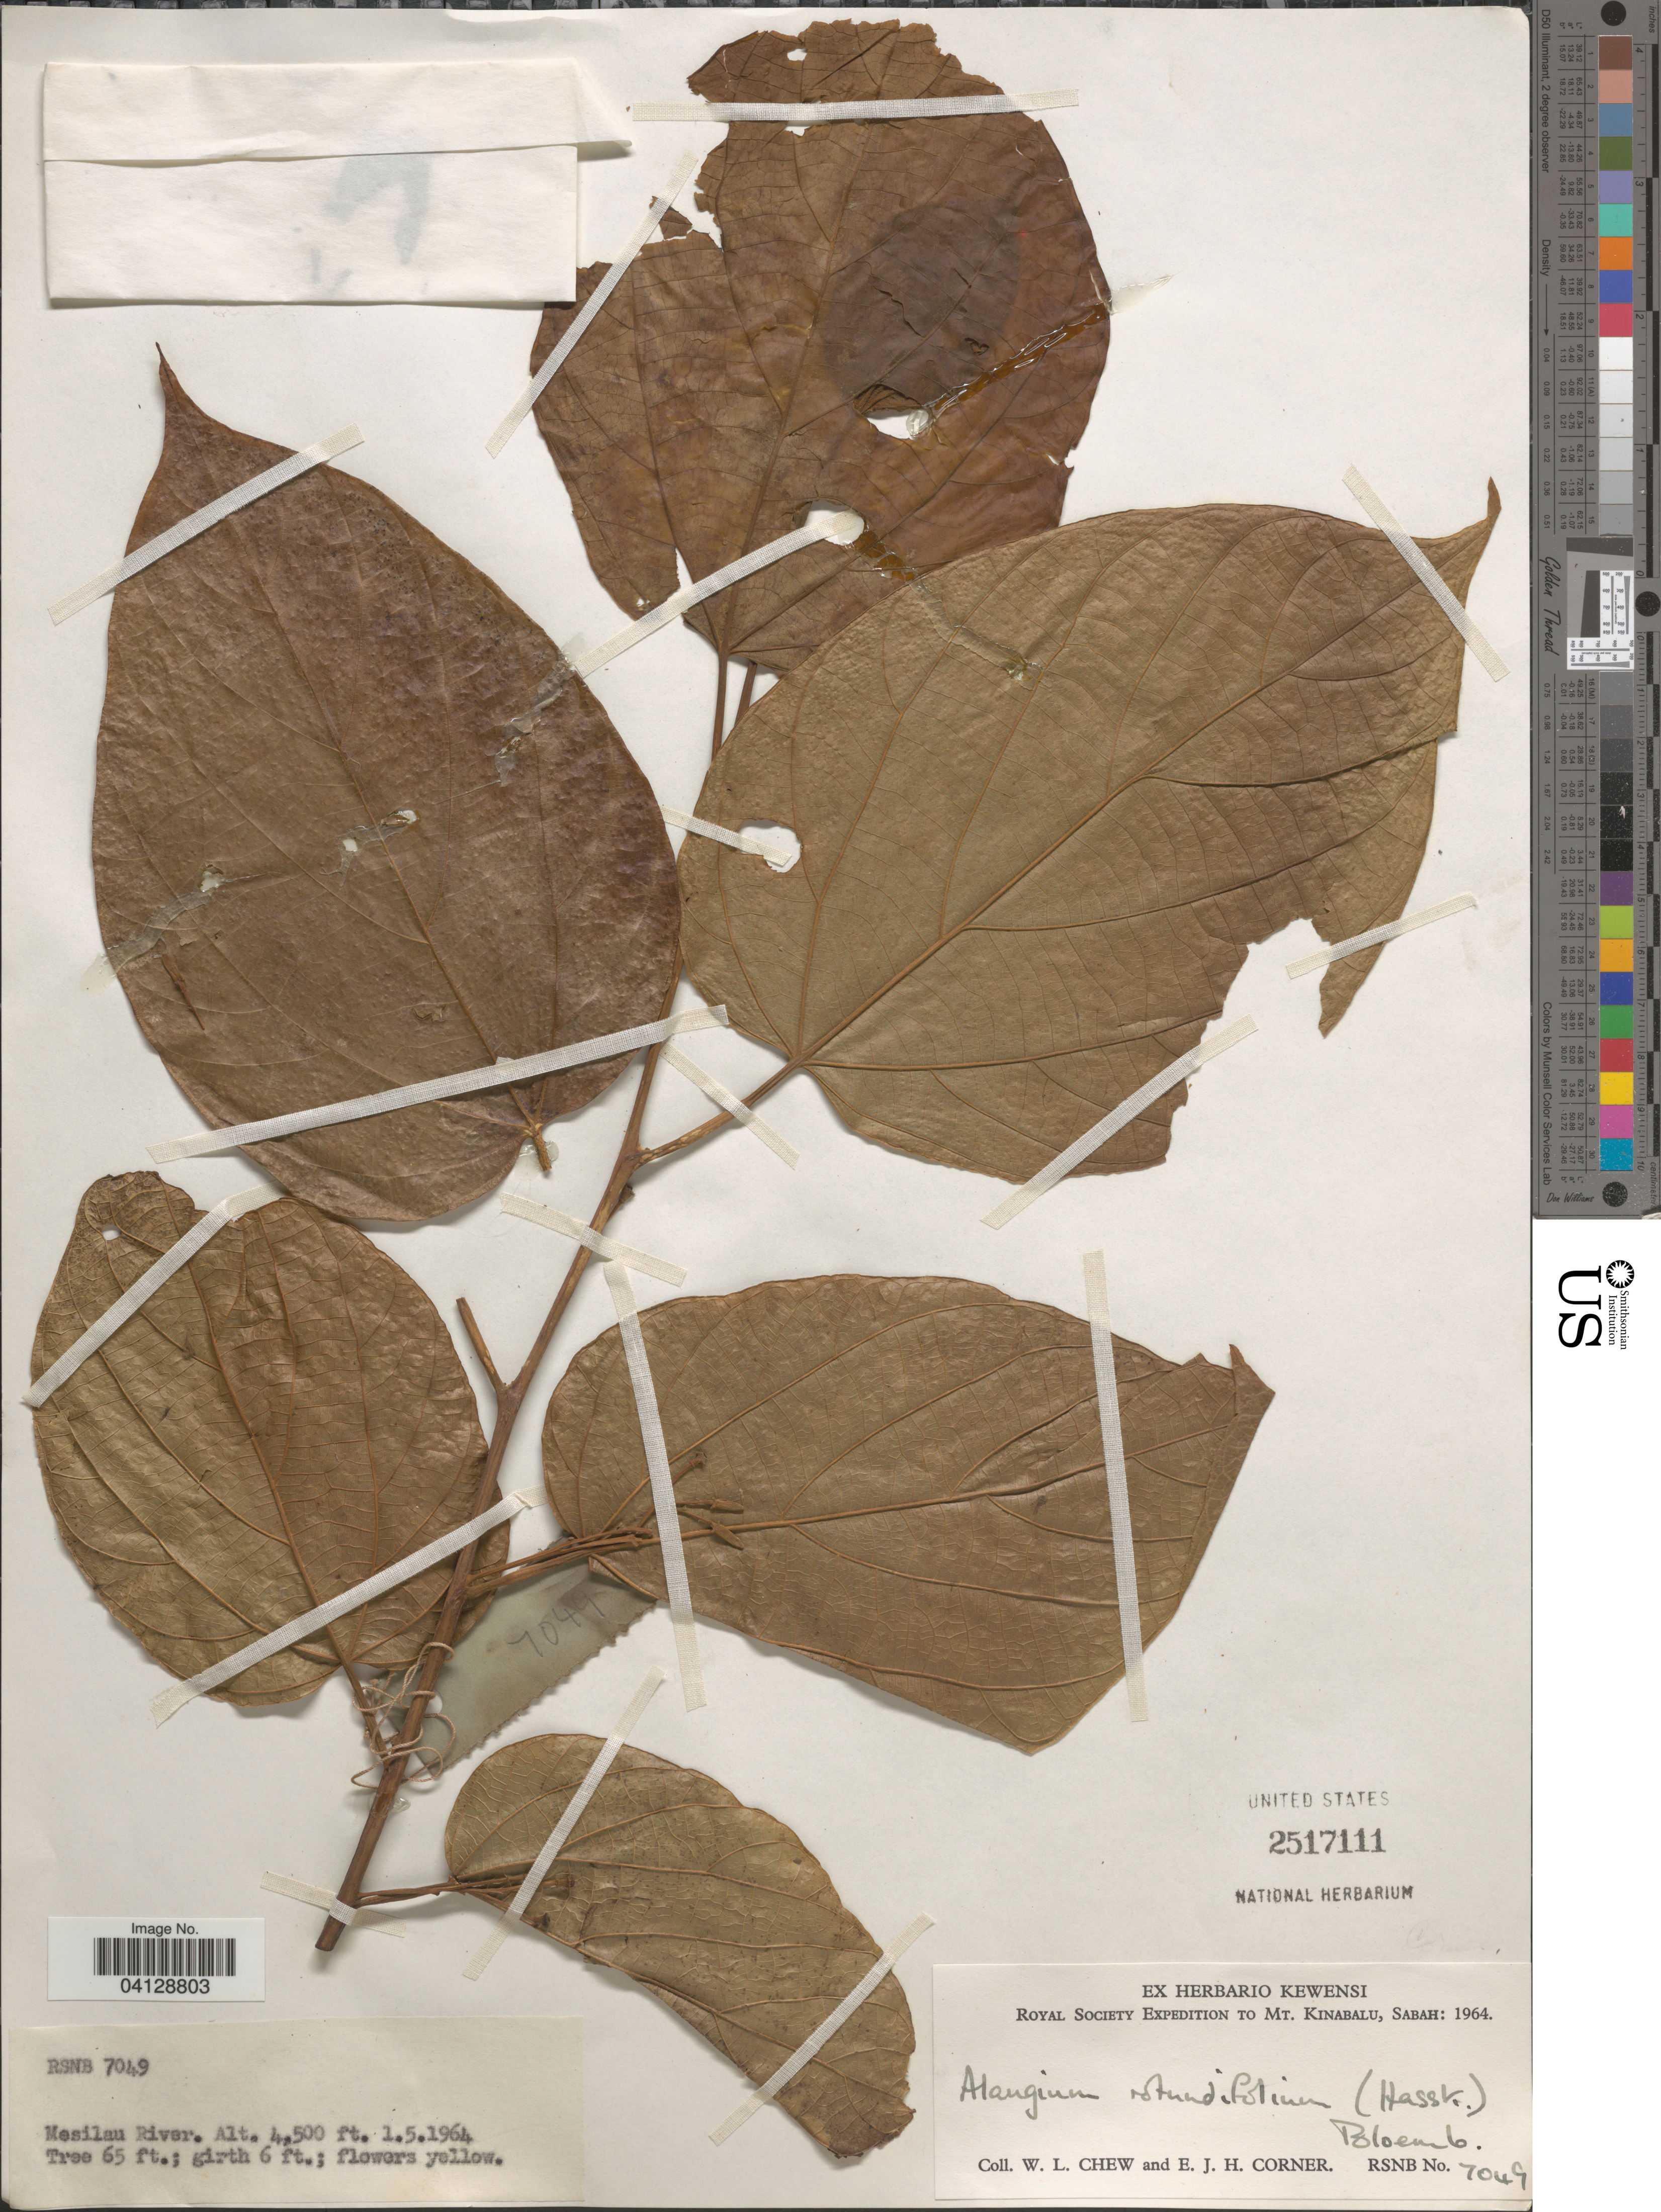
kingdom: Plantae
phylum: Tracheophyta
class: Magnoliopsida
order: Cornales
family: Cornaceae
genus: Alangium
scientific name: Alangium rotundifolium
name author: (Hassk.) Bloemb.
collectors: W. Chew & E. Corner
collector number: RSNB7049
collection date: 1964-05-01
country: Malaysia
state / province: Sabah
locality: Royal Society Expedition to Mt. Kinabalu, Sabah: 1964. Mesilau River.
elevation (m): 1372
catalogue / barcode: US 2517111